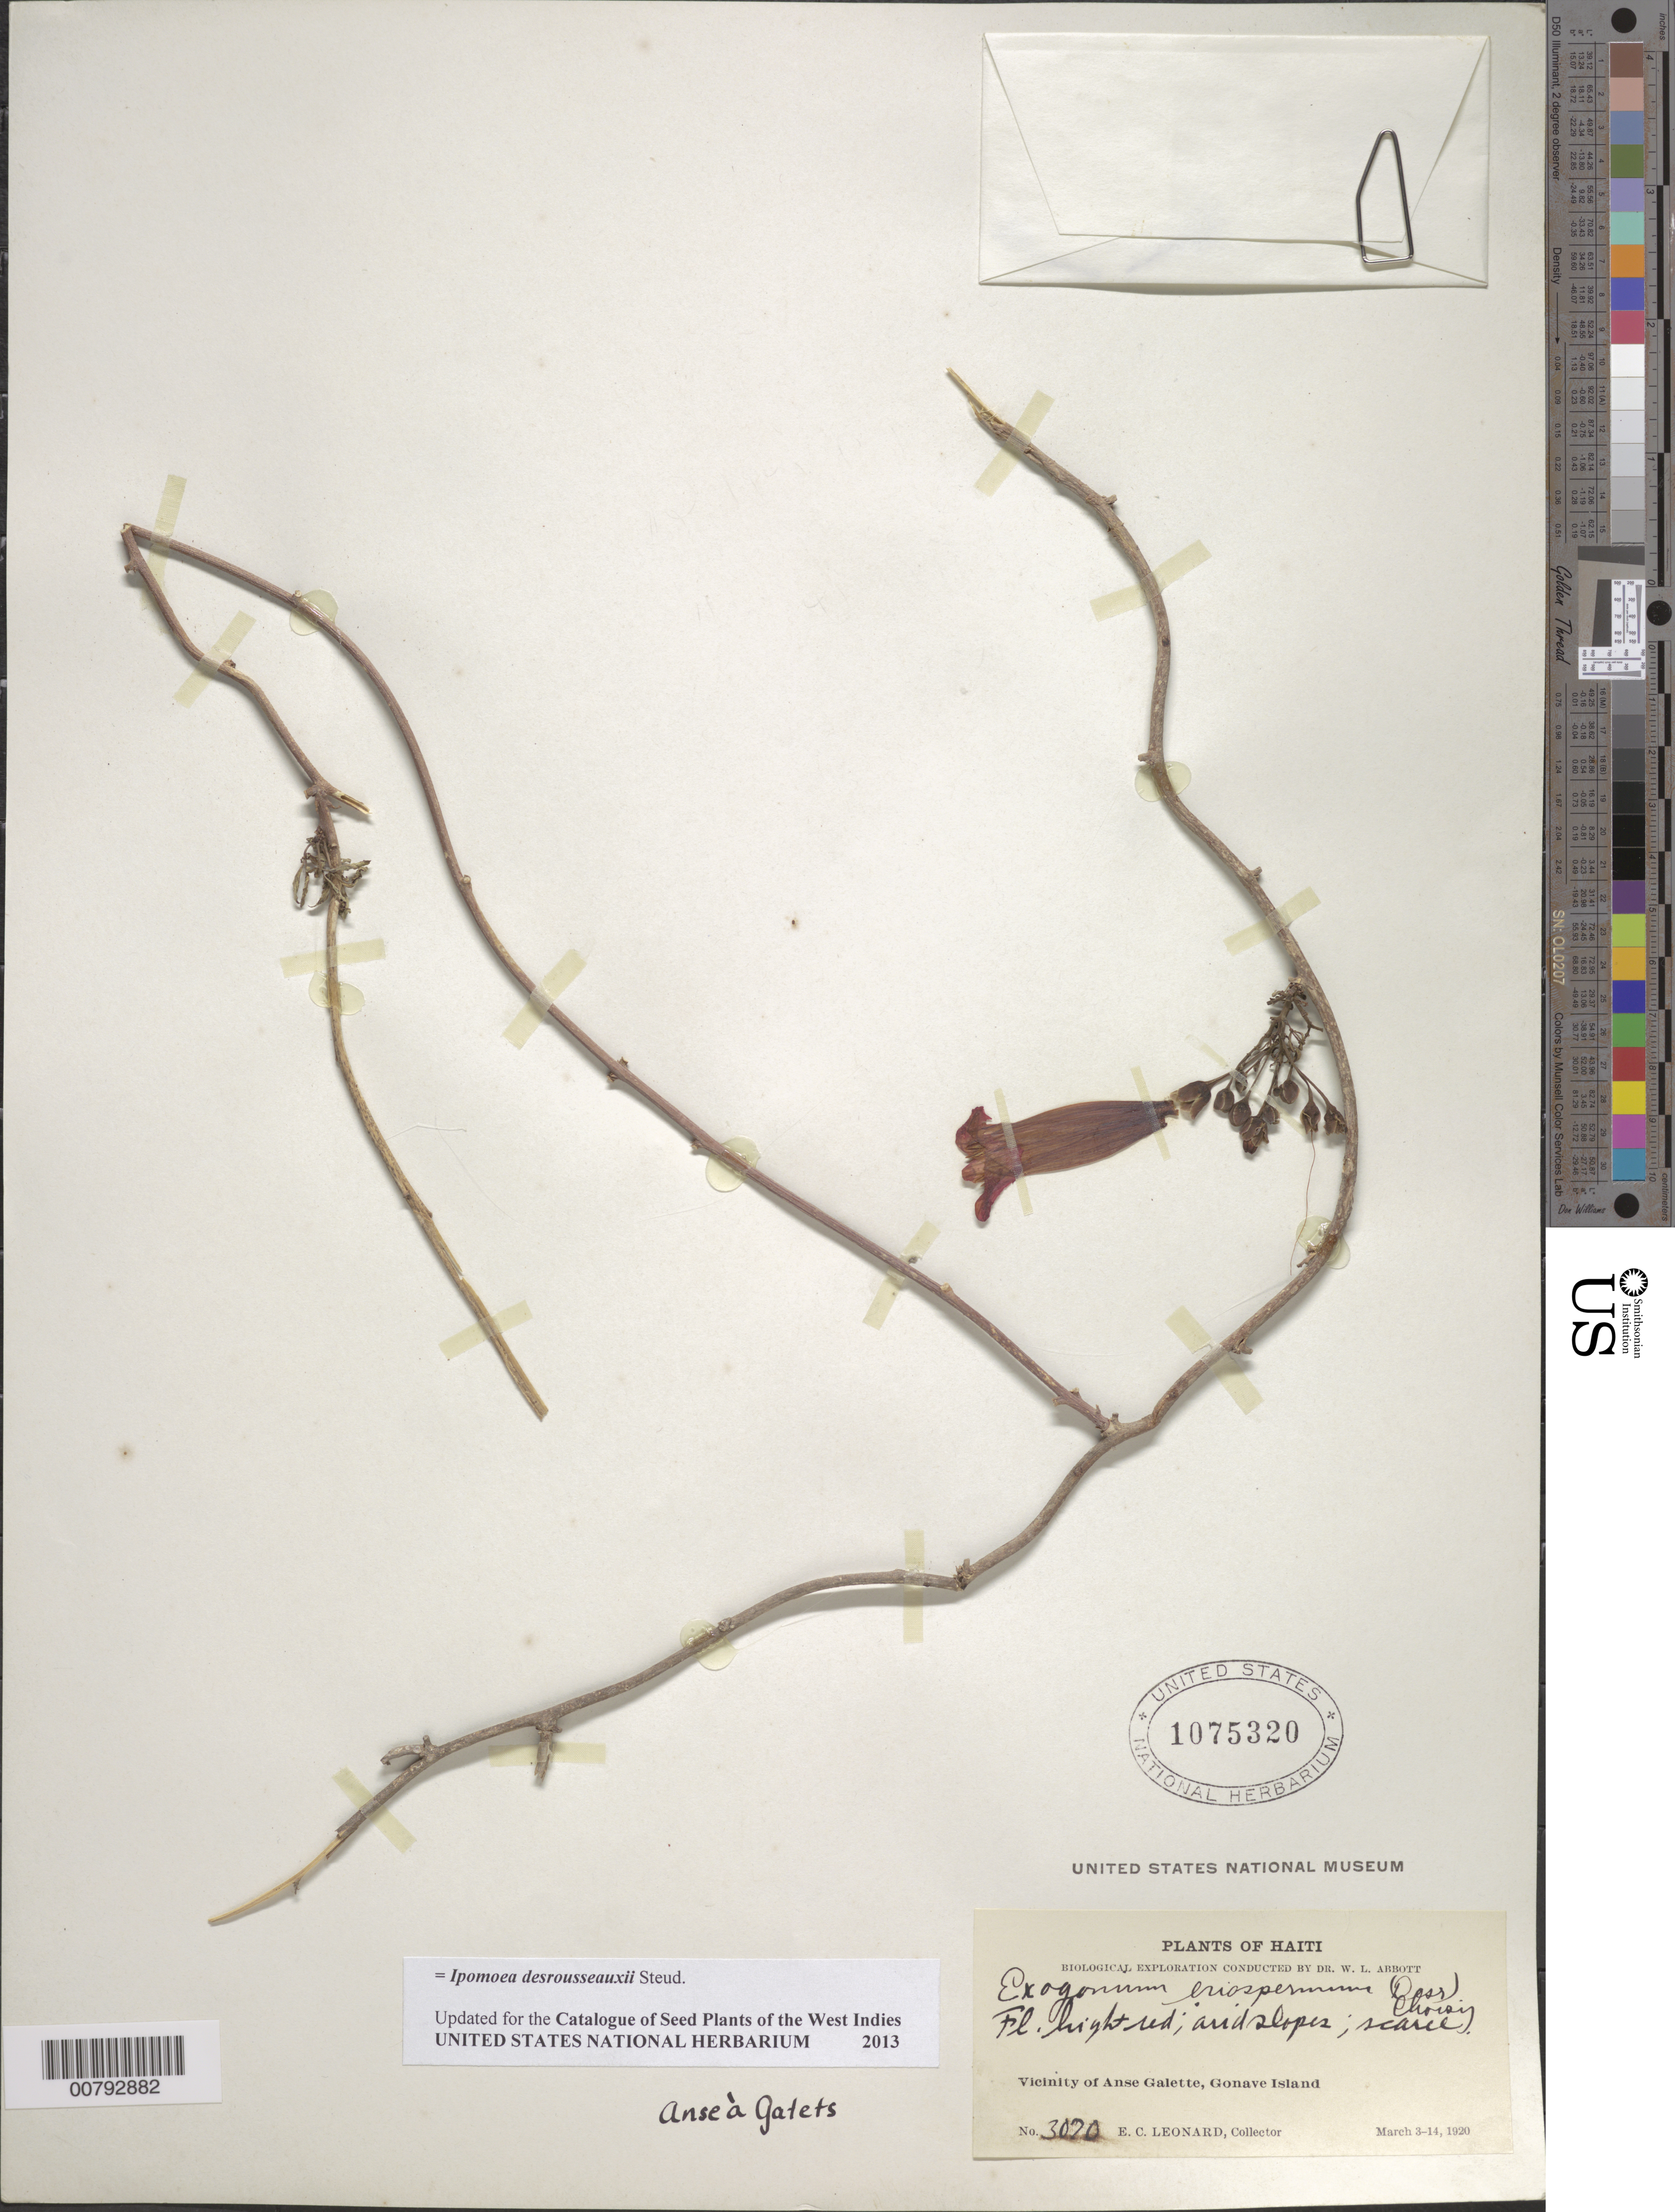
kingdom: Plantae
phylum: Tracheophyta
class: Magnoliopsida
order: Solanales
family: Convolvulaceae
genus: Ipomoea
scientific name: Ipomoea desrousseauxii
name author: Steud.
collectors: E. C. Leonard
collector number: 3070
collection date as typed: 03 Mar 1920 to 14 Mar 1920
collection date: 1920-03-03/1920-03-14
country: Haiti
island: Hispaniola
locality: Gonave Island, vicinity of Anse Galette.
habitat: Arid slopes.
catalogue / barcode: US 1075320